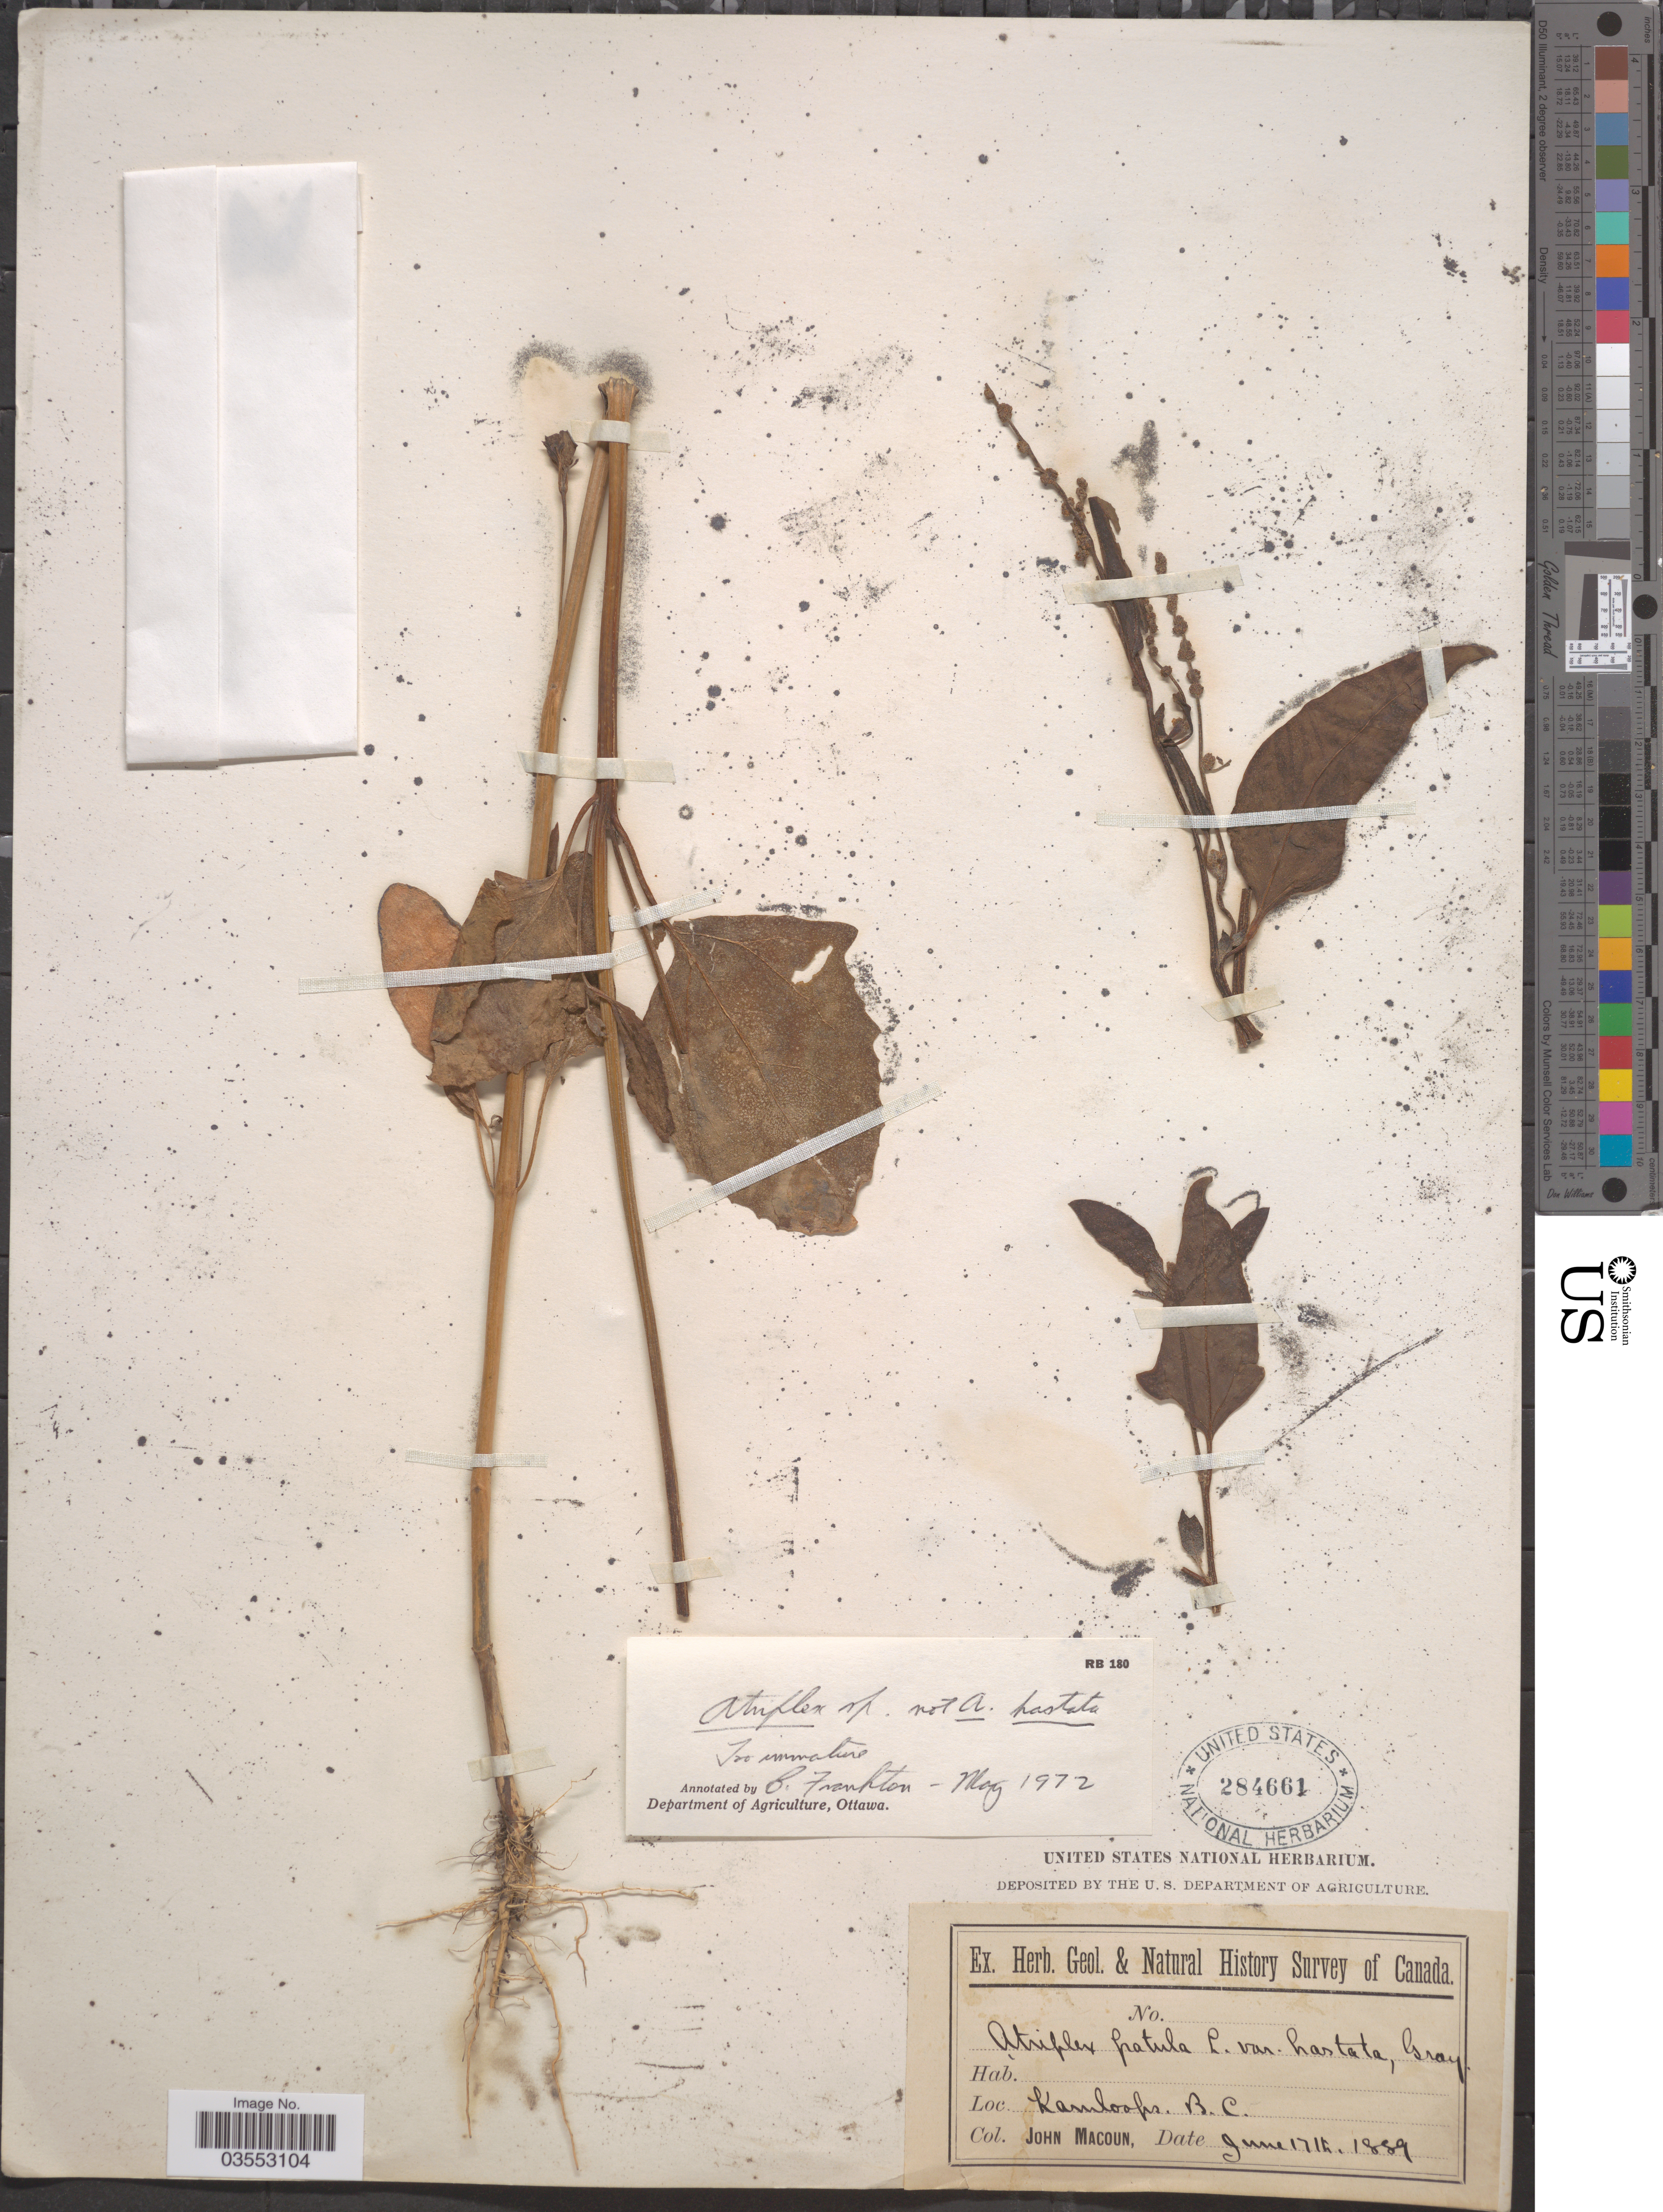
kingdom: Plantae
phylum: Tracheophyta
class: Magnoliopsida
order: Caryophyllales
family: Amaranthaceae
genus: Atriplex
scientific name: Atriplex sp.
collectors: J. Macoun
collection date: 1889-06-17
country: Canada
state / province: British Columbia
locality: Kamloops.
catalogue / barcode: US 284661